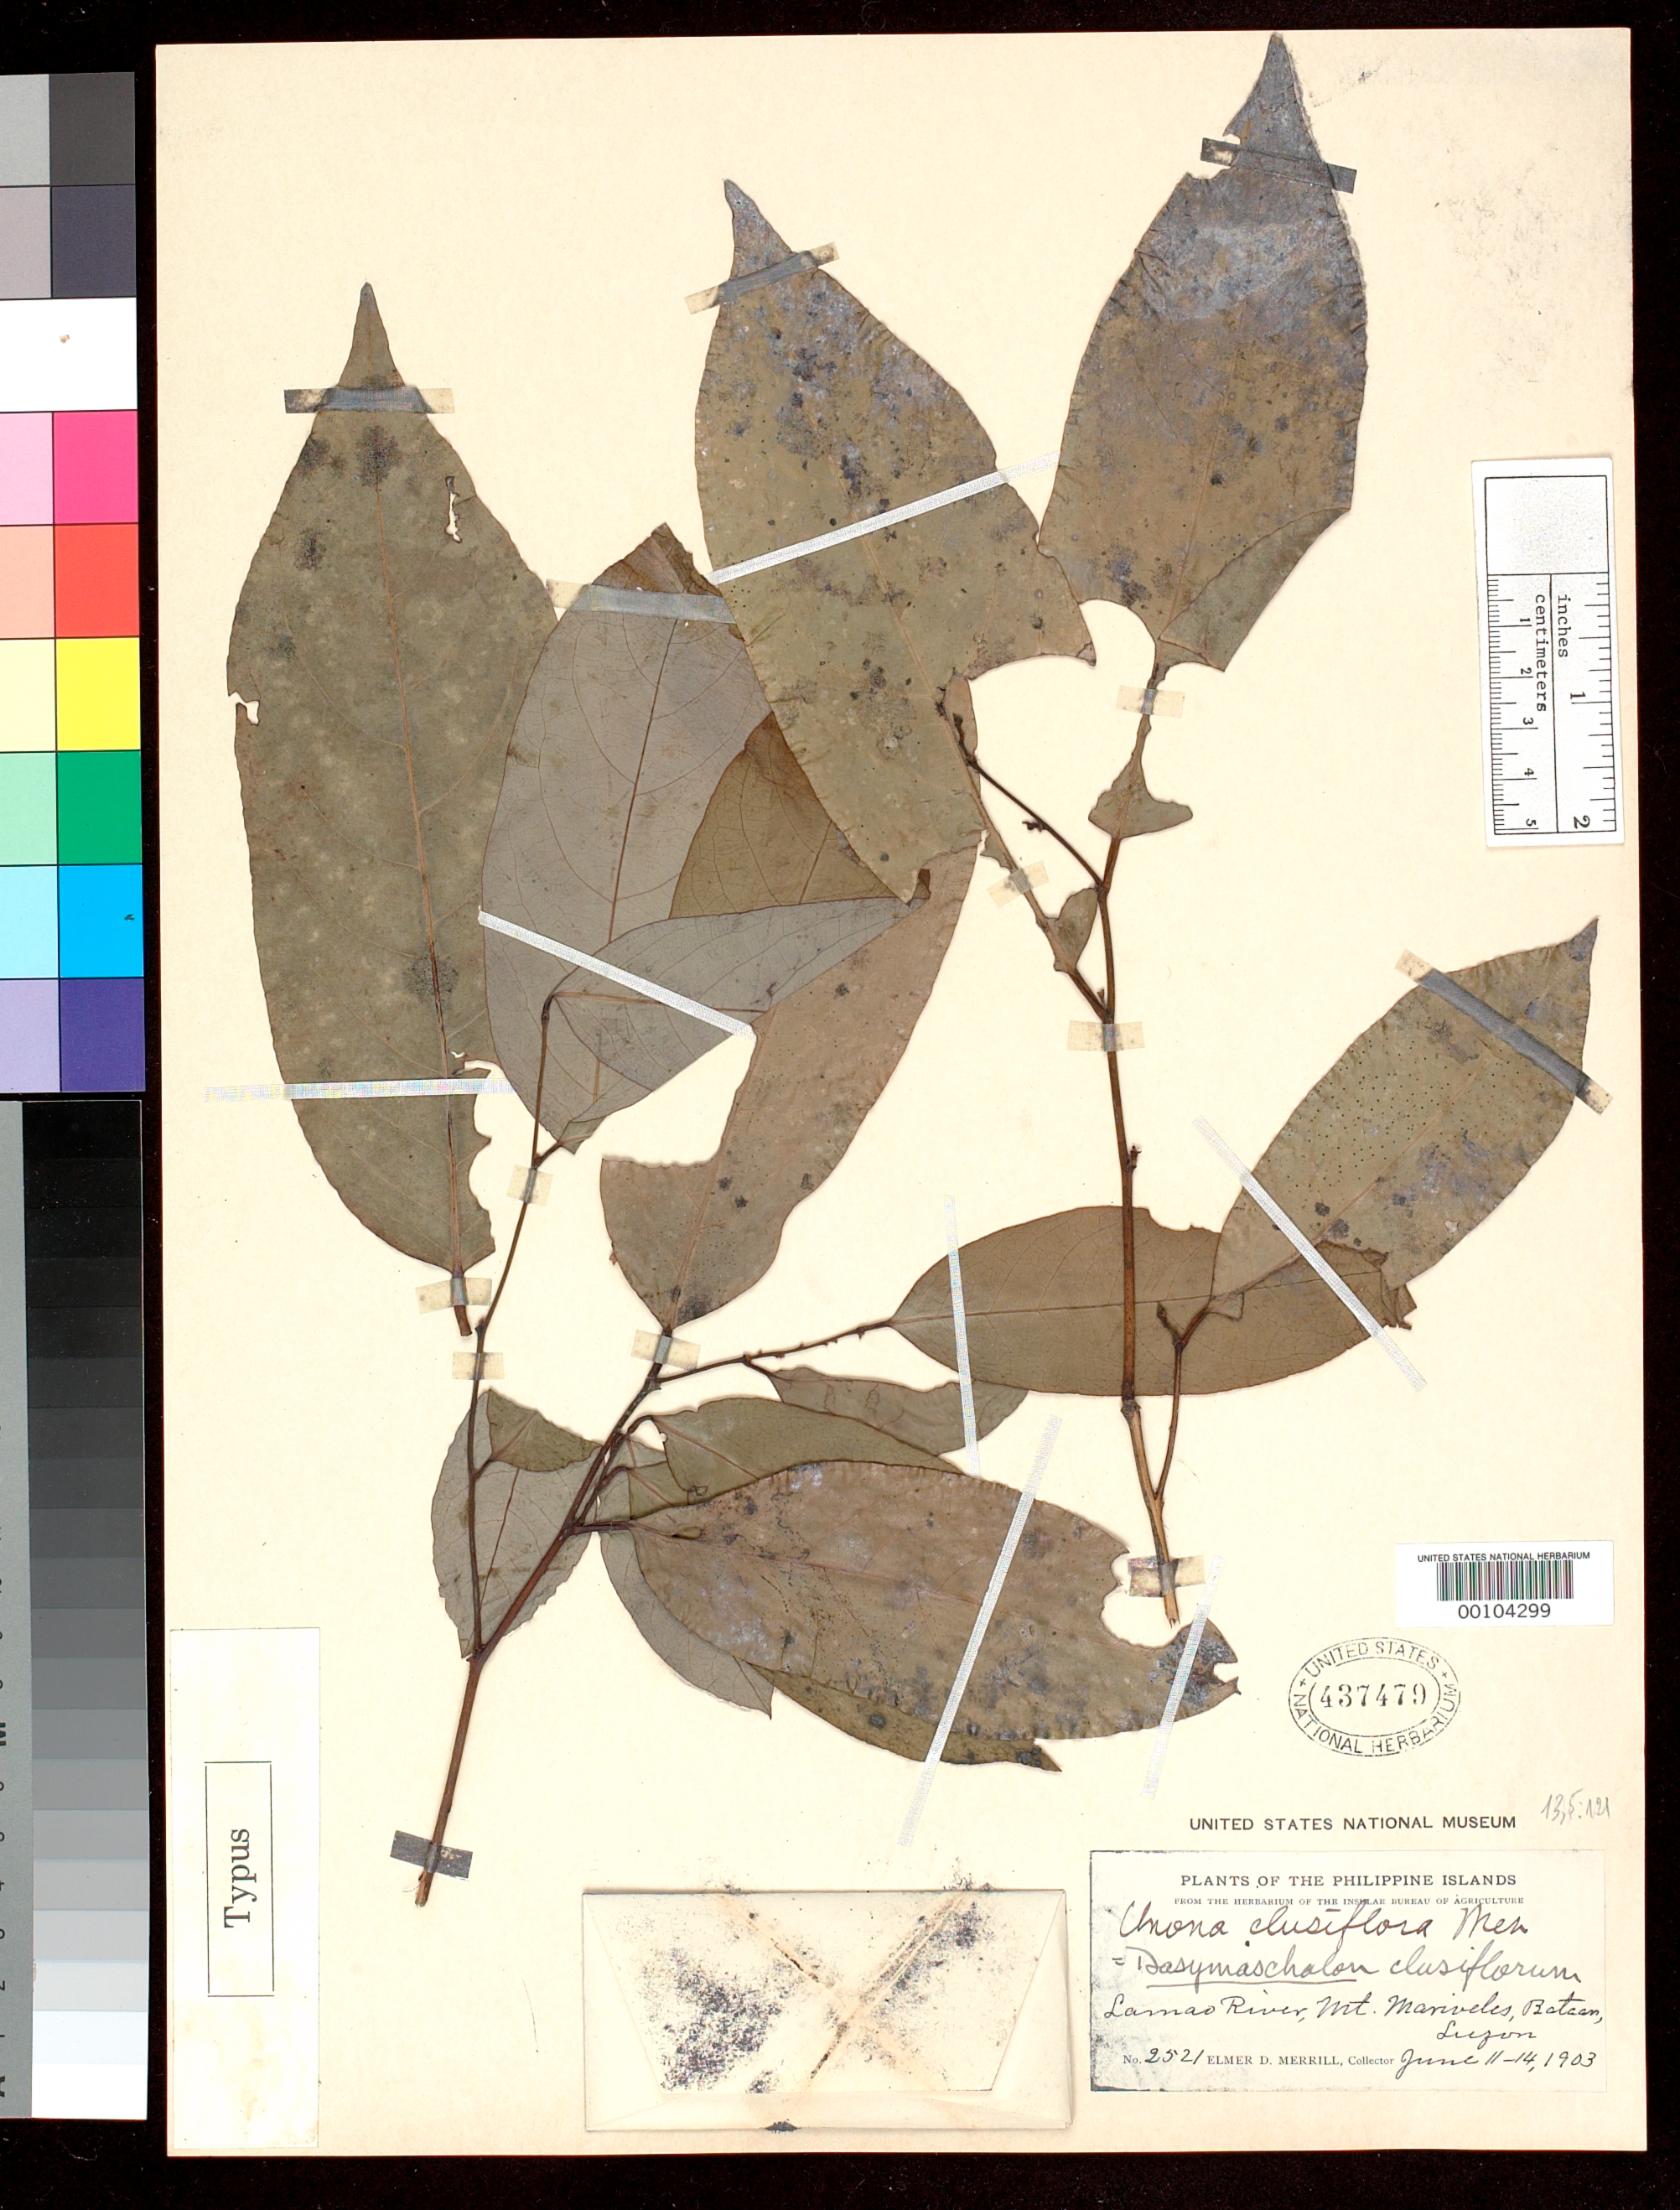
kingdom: Plantae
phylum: Tracheophyta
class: Magnoliopsida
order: Magnoliales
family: Annonaceae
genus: Unona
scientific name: Unona clusiflora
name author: Merr.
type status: Type Collection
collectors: E. D. Merrill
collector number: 2521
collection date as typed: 11 Jun 1903 to 14 Jun 1903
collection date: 1903-06-11/1903-06-14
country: Philippines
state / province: Central Luzon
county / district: Bataan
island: Luzon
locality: Lamao River, Mt. Marivales.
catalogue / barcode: US 437479